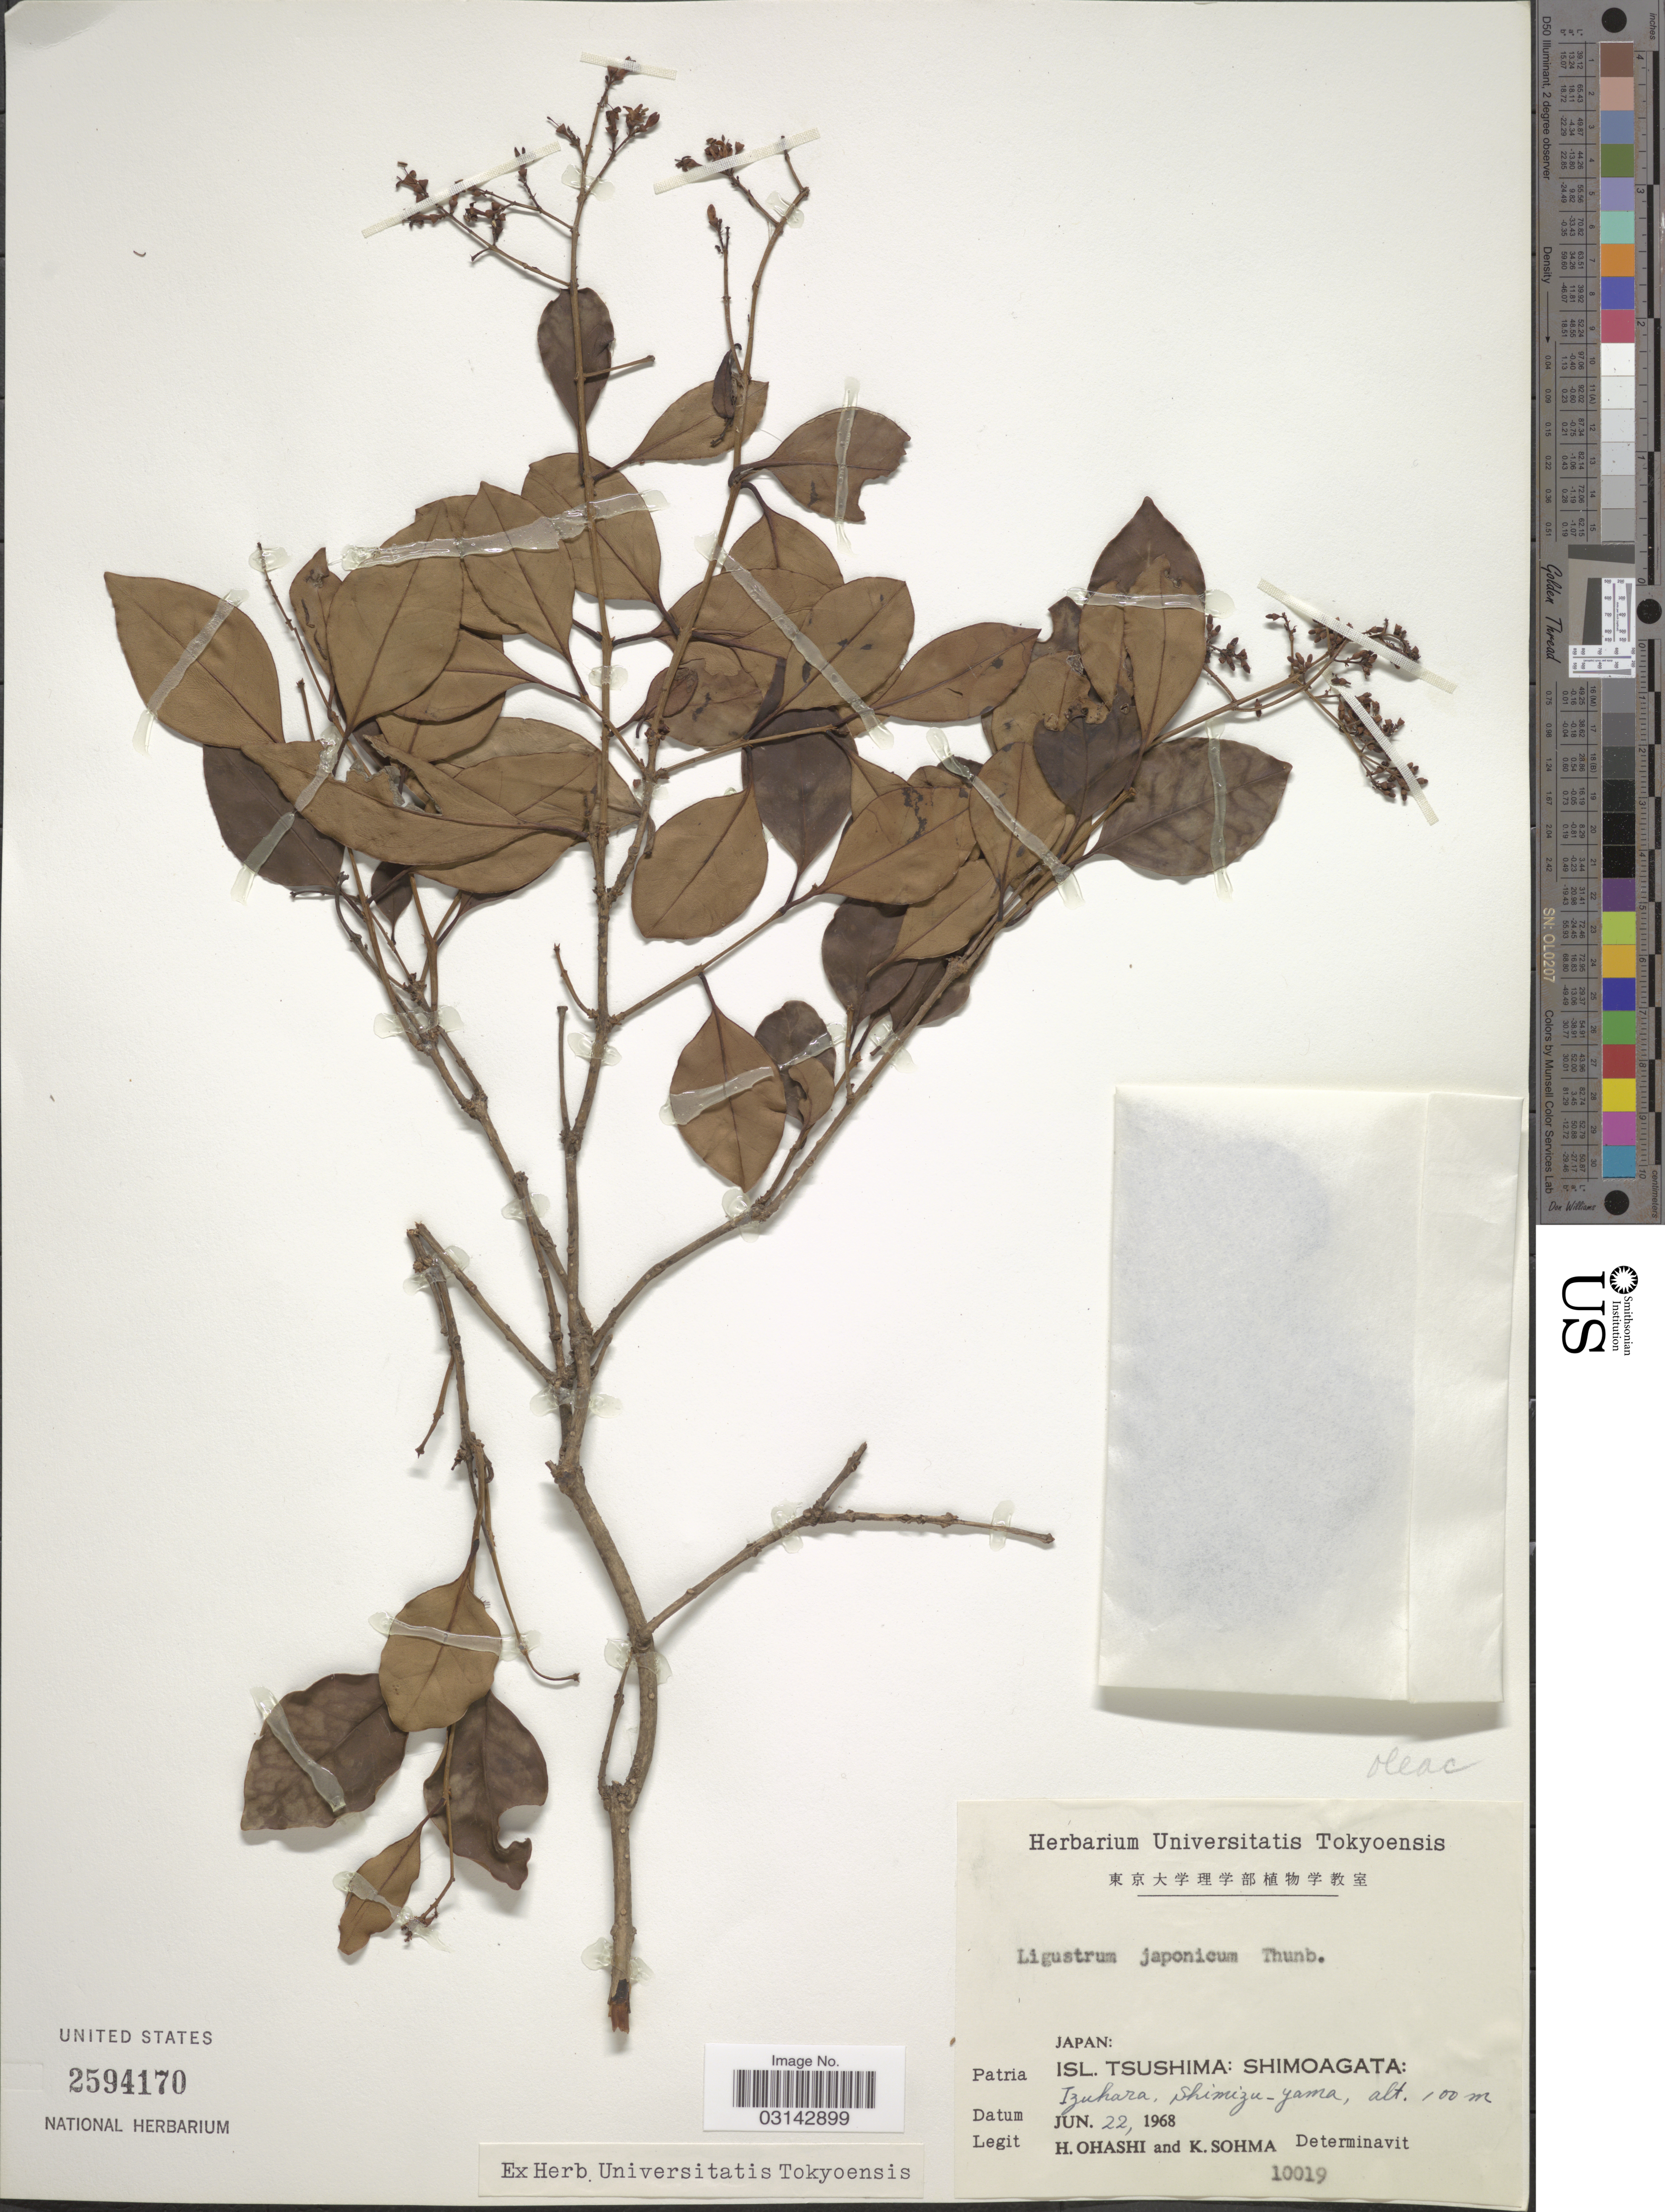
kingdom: Plantae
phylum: Tracheophyta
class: Magnoliopsida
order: Lamiales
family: Oleaceae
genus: Ligustrum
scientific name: Ligustrum japonicum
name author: Thunb.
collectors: H. Ohashi & K. Sohma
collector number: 10019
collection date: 1968-06-22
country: Japan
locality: Isl. Tsushima: Shimoagata: Izuhara, Shimizu-yama.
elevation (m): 100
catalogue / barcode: US 2594170